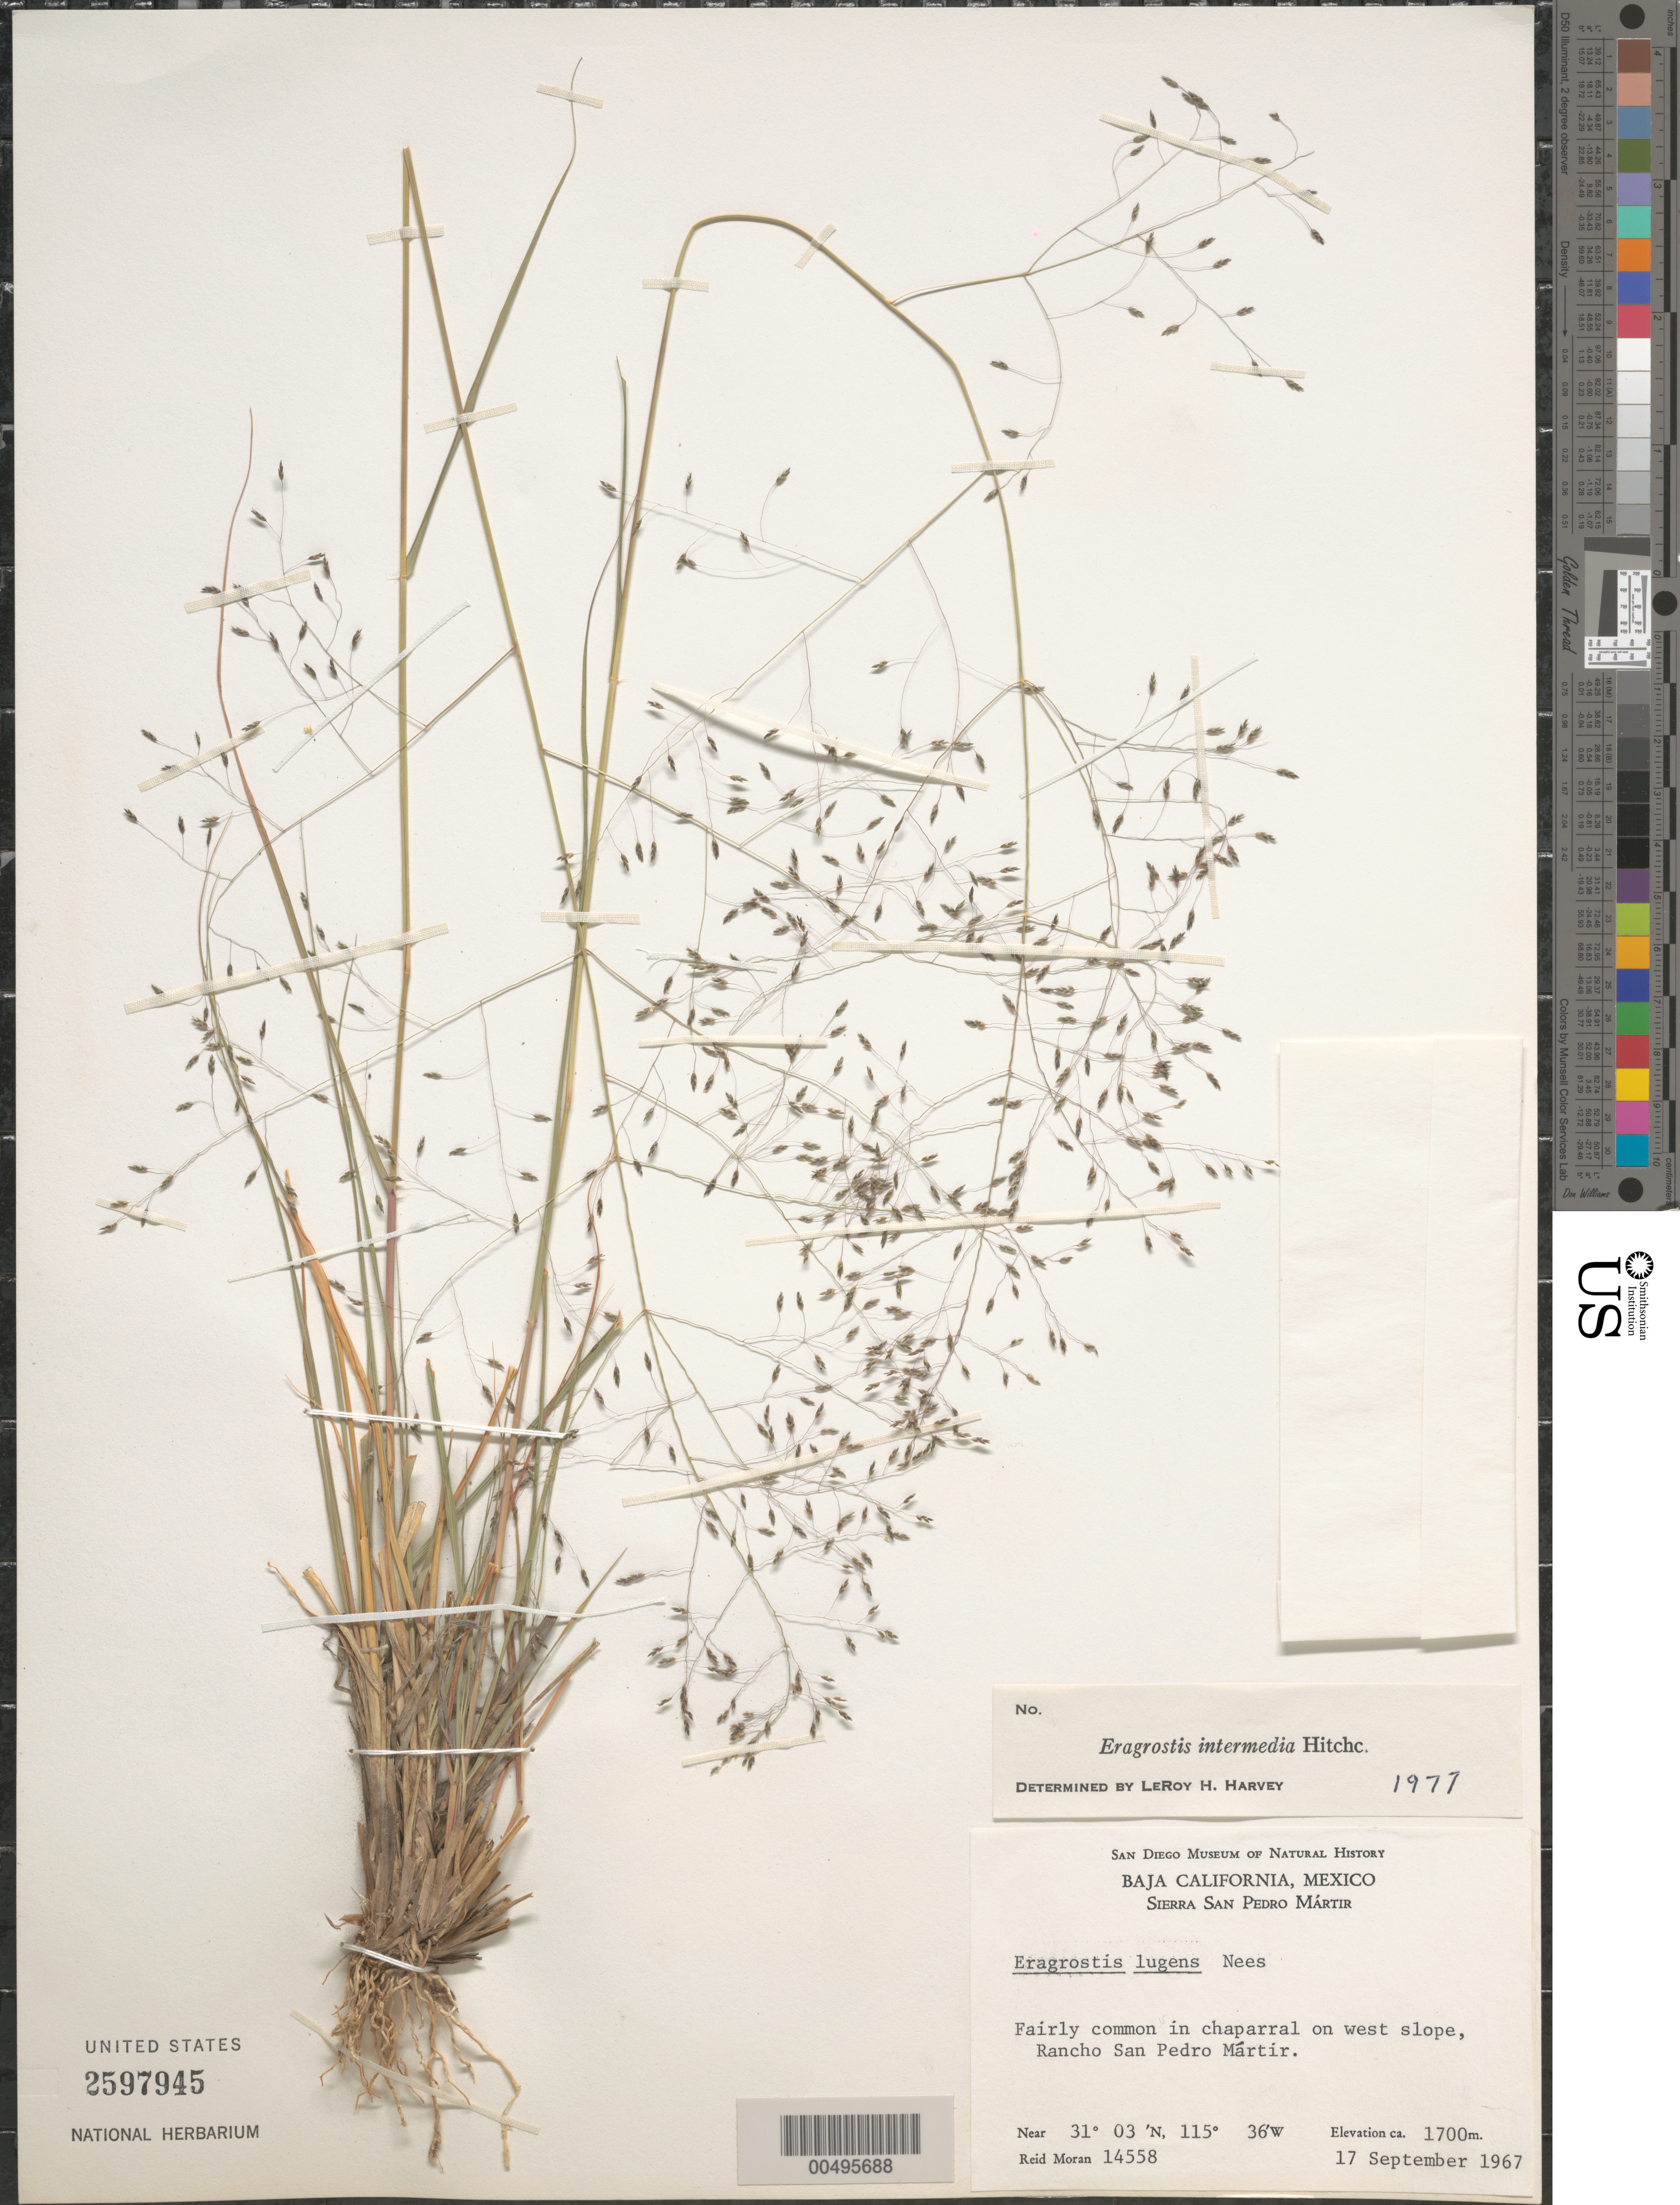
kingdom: Plantae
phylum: Tracheophyta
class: Liliopsida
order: Poales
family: Poaceae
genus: Eragrostis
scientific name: Eragrostis intermedia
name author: Hitchc.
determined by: Harvey, L. H.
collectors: R. V. Moran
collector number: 14558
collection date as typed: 17 Sep 1967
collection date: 1967-09-17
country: Mexico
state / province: Baja California Norte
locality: Rancho San Pedro Mártir, Sierra San Pedro Mártir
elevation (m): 1700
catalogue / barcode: US 2597945